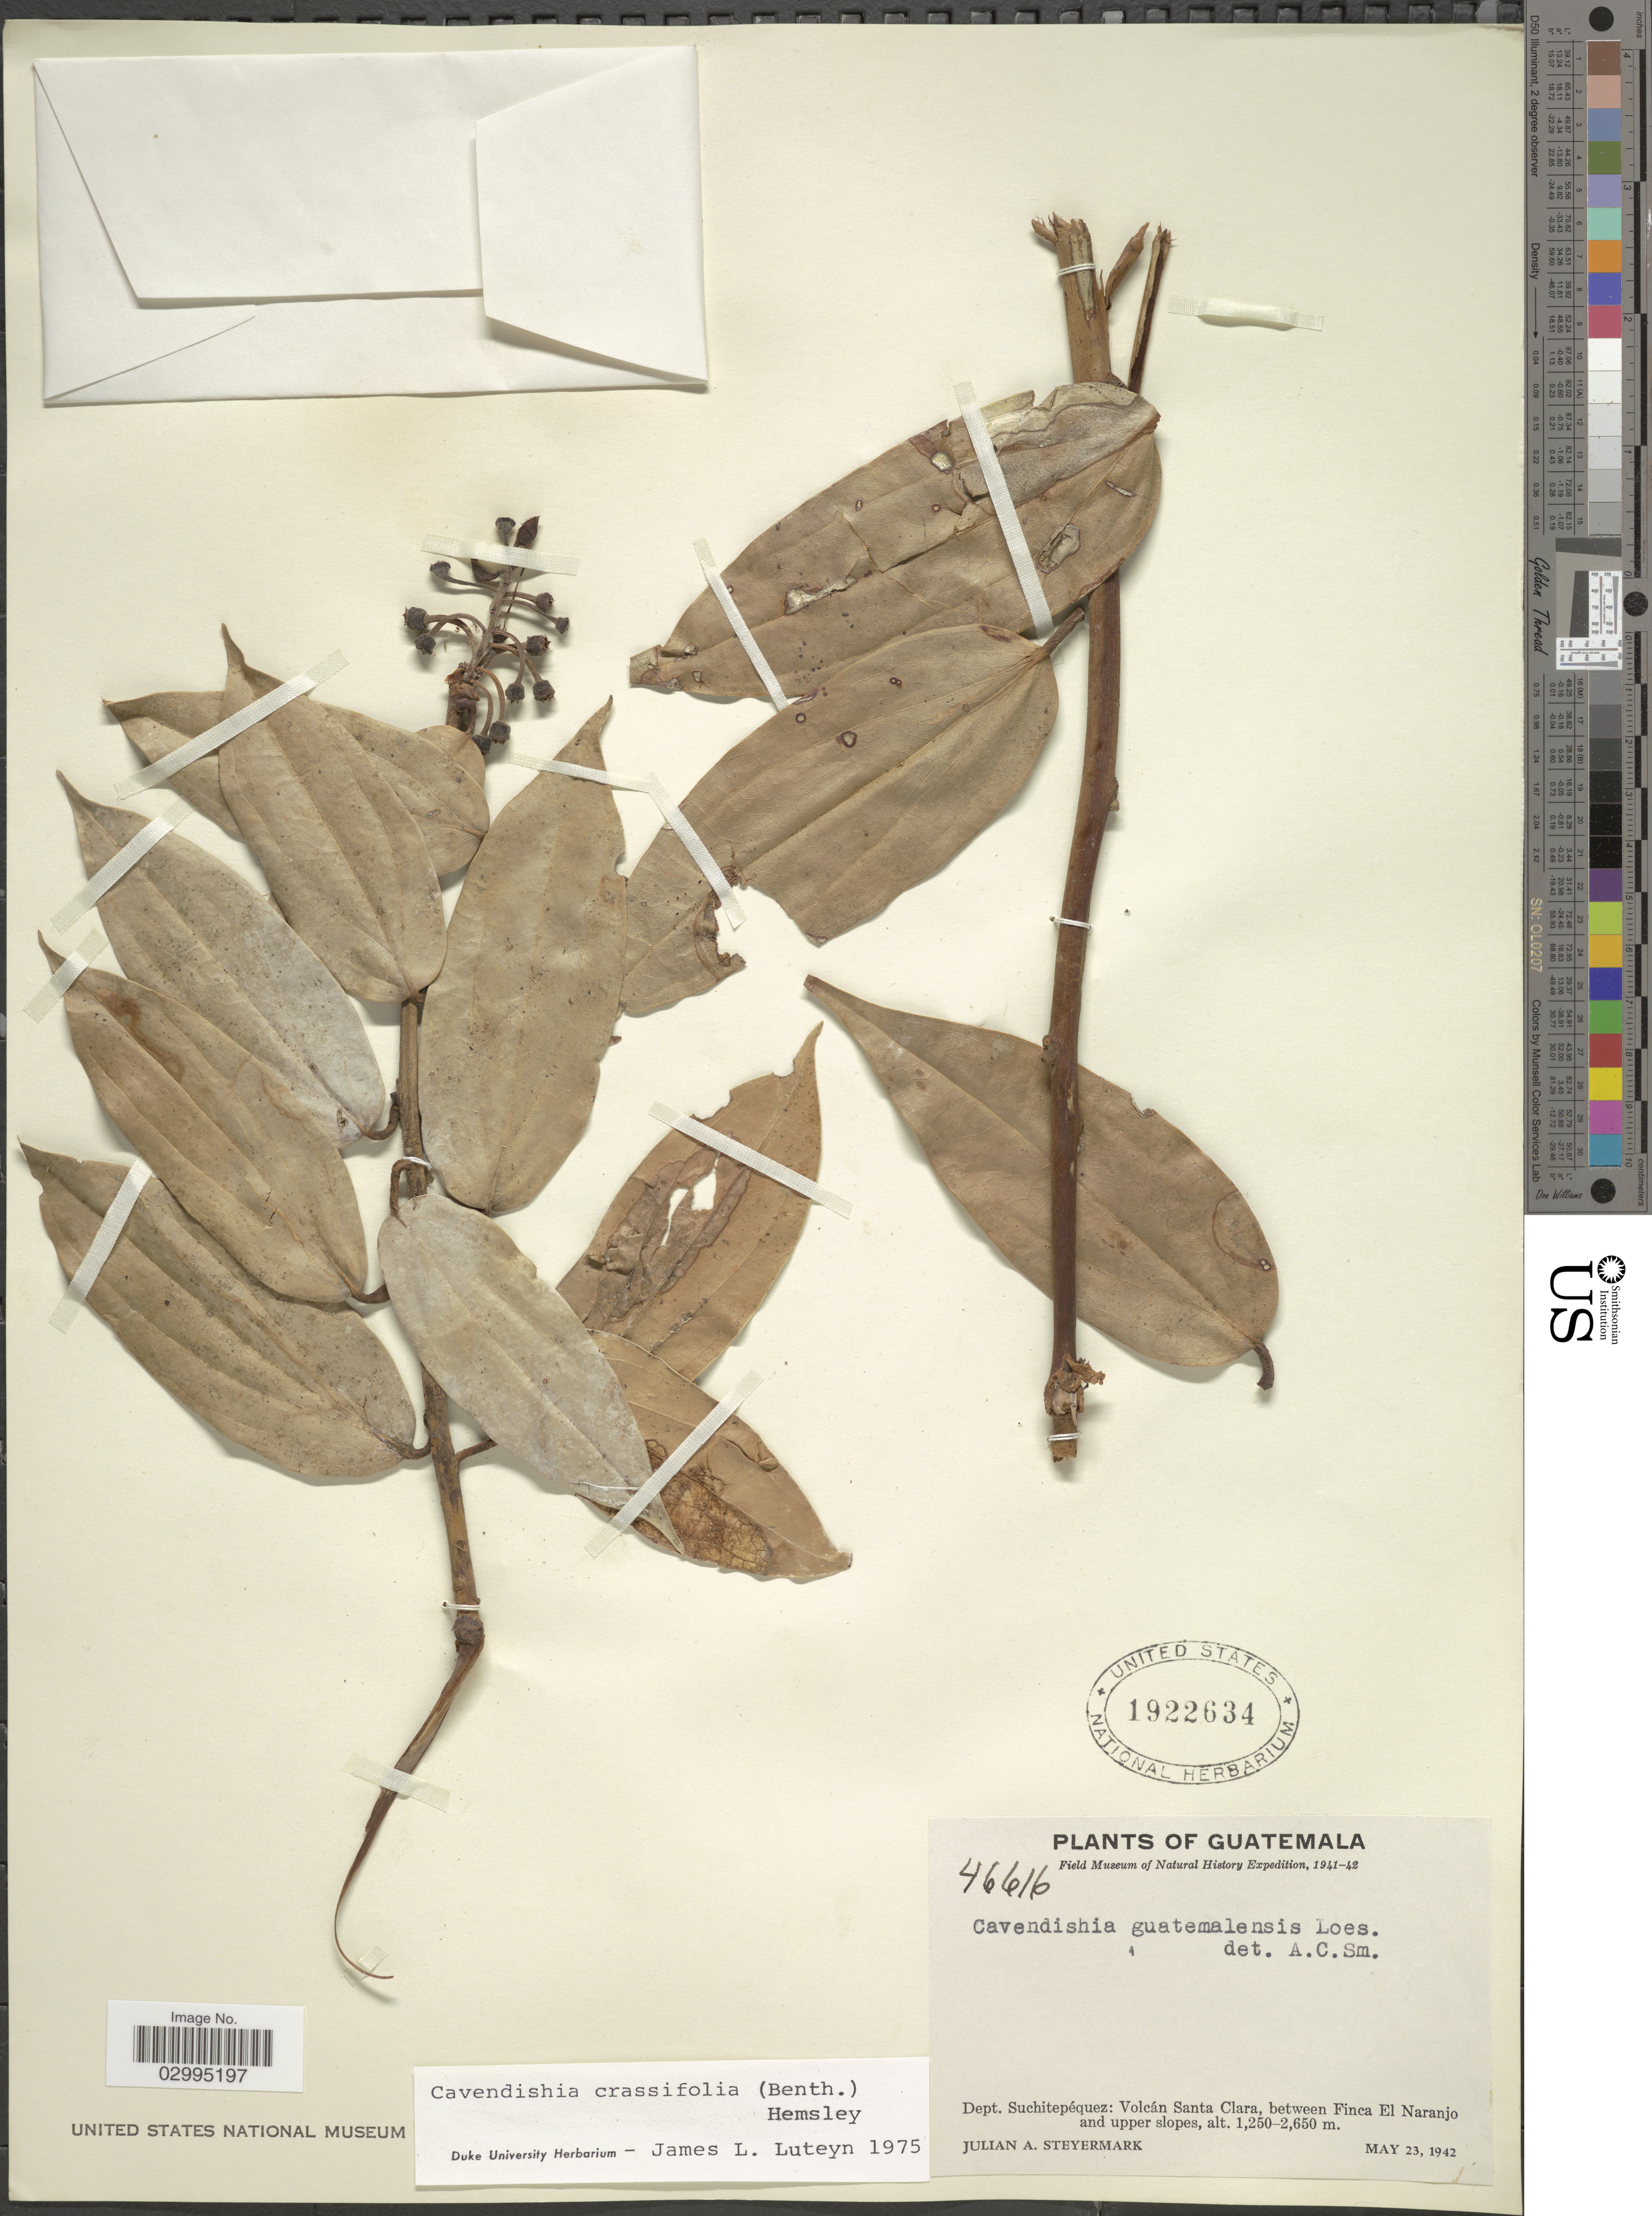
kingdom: Plantae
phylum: Tracheophyta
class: Magnoliopsida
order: Ericales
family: Ericaceae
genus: Cavendishia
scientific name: Cavendishia crassifolia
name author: (Benth.) Hemsl.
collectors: J. Steyermark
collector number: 46616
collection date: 1942-05-23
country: Guatemala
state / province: Suchitepéquez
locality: Dept. Suchitepéquez: Volcán Santa Clara, between Finca El Naranjo and upper slopes.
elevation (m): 1250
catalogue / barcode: US 1922634